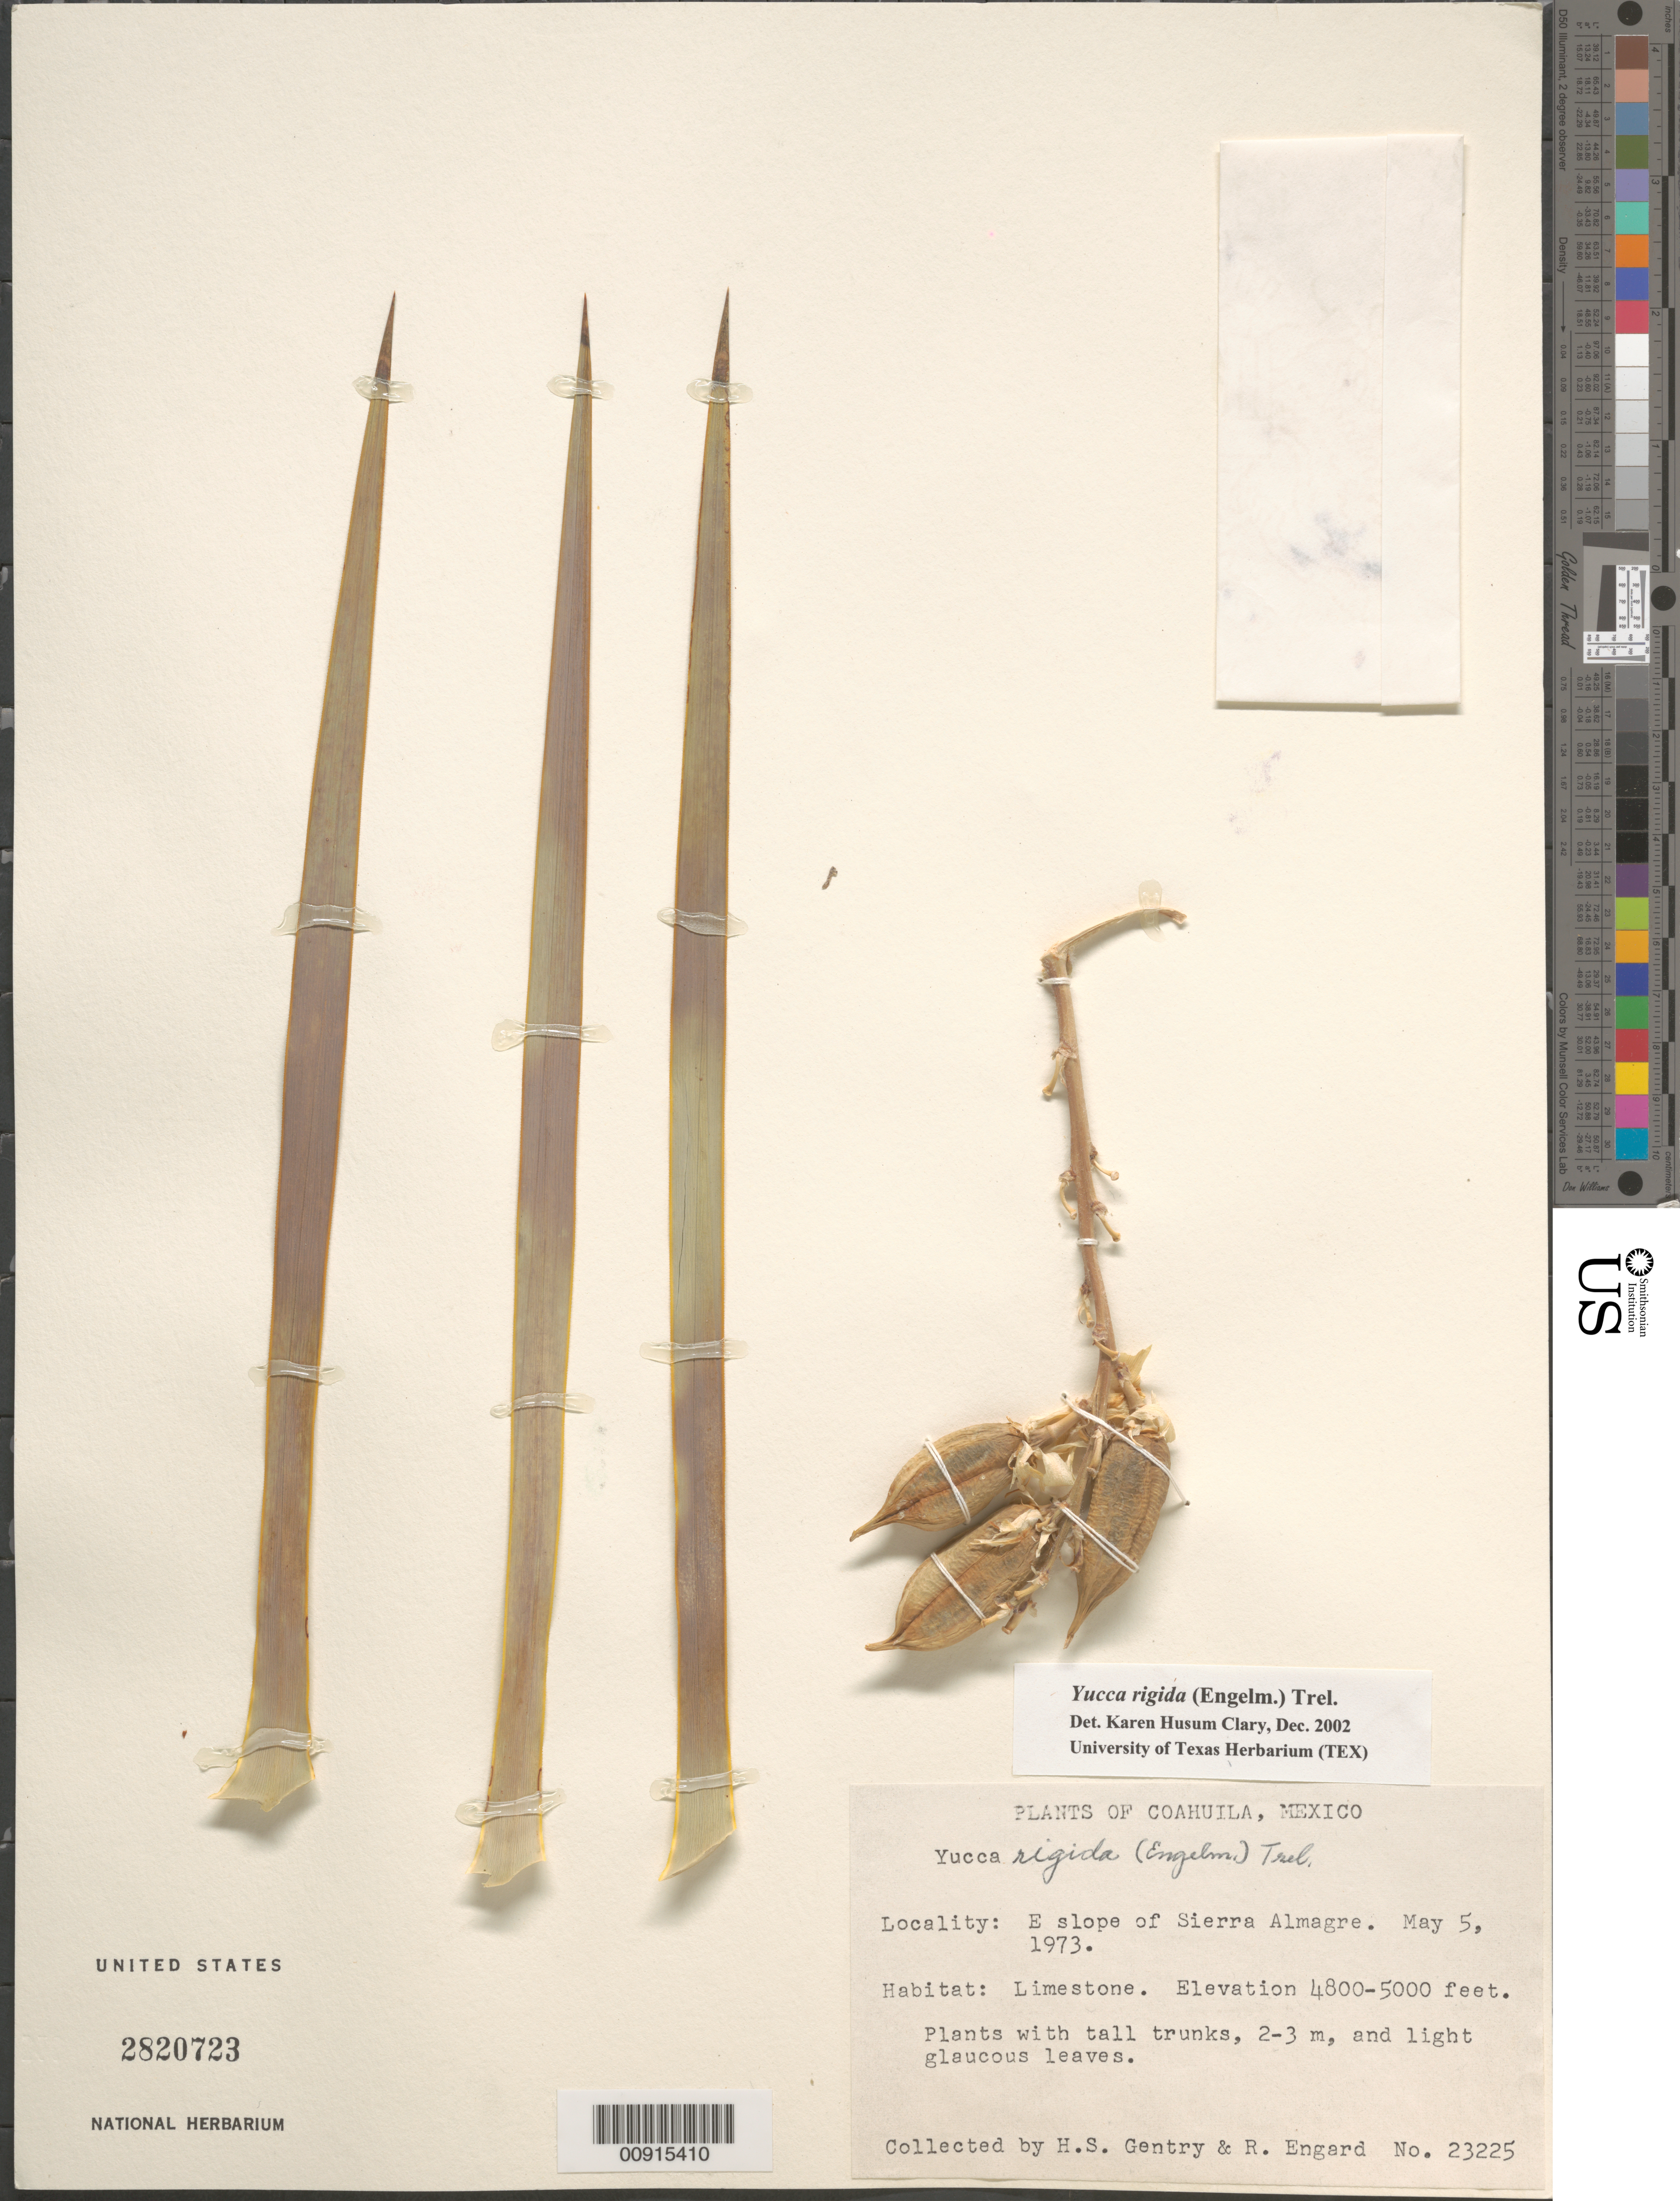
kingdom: Plantae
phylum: Tracheophyta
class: Liliopsida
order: Asparagales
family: Asparagaceae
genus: Yucca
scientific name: Yucca rigida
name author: (Engelm.) Trel.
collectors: H. S. Gentry & R. Engard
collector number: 23225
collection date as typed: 05 May 1973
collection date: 1973-05-05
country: Mexico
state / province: Coahuila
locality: E slope of Sierra Almagre, Coahuila.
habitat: Limestone.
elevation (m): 1463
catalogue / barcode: US 2820723